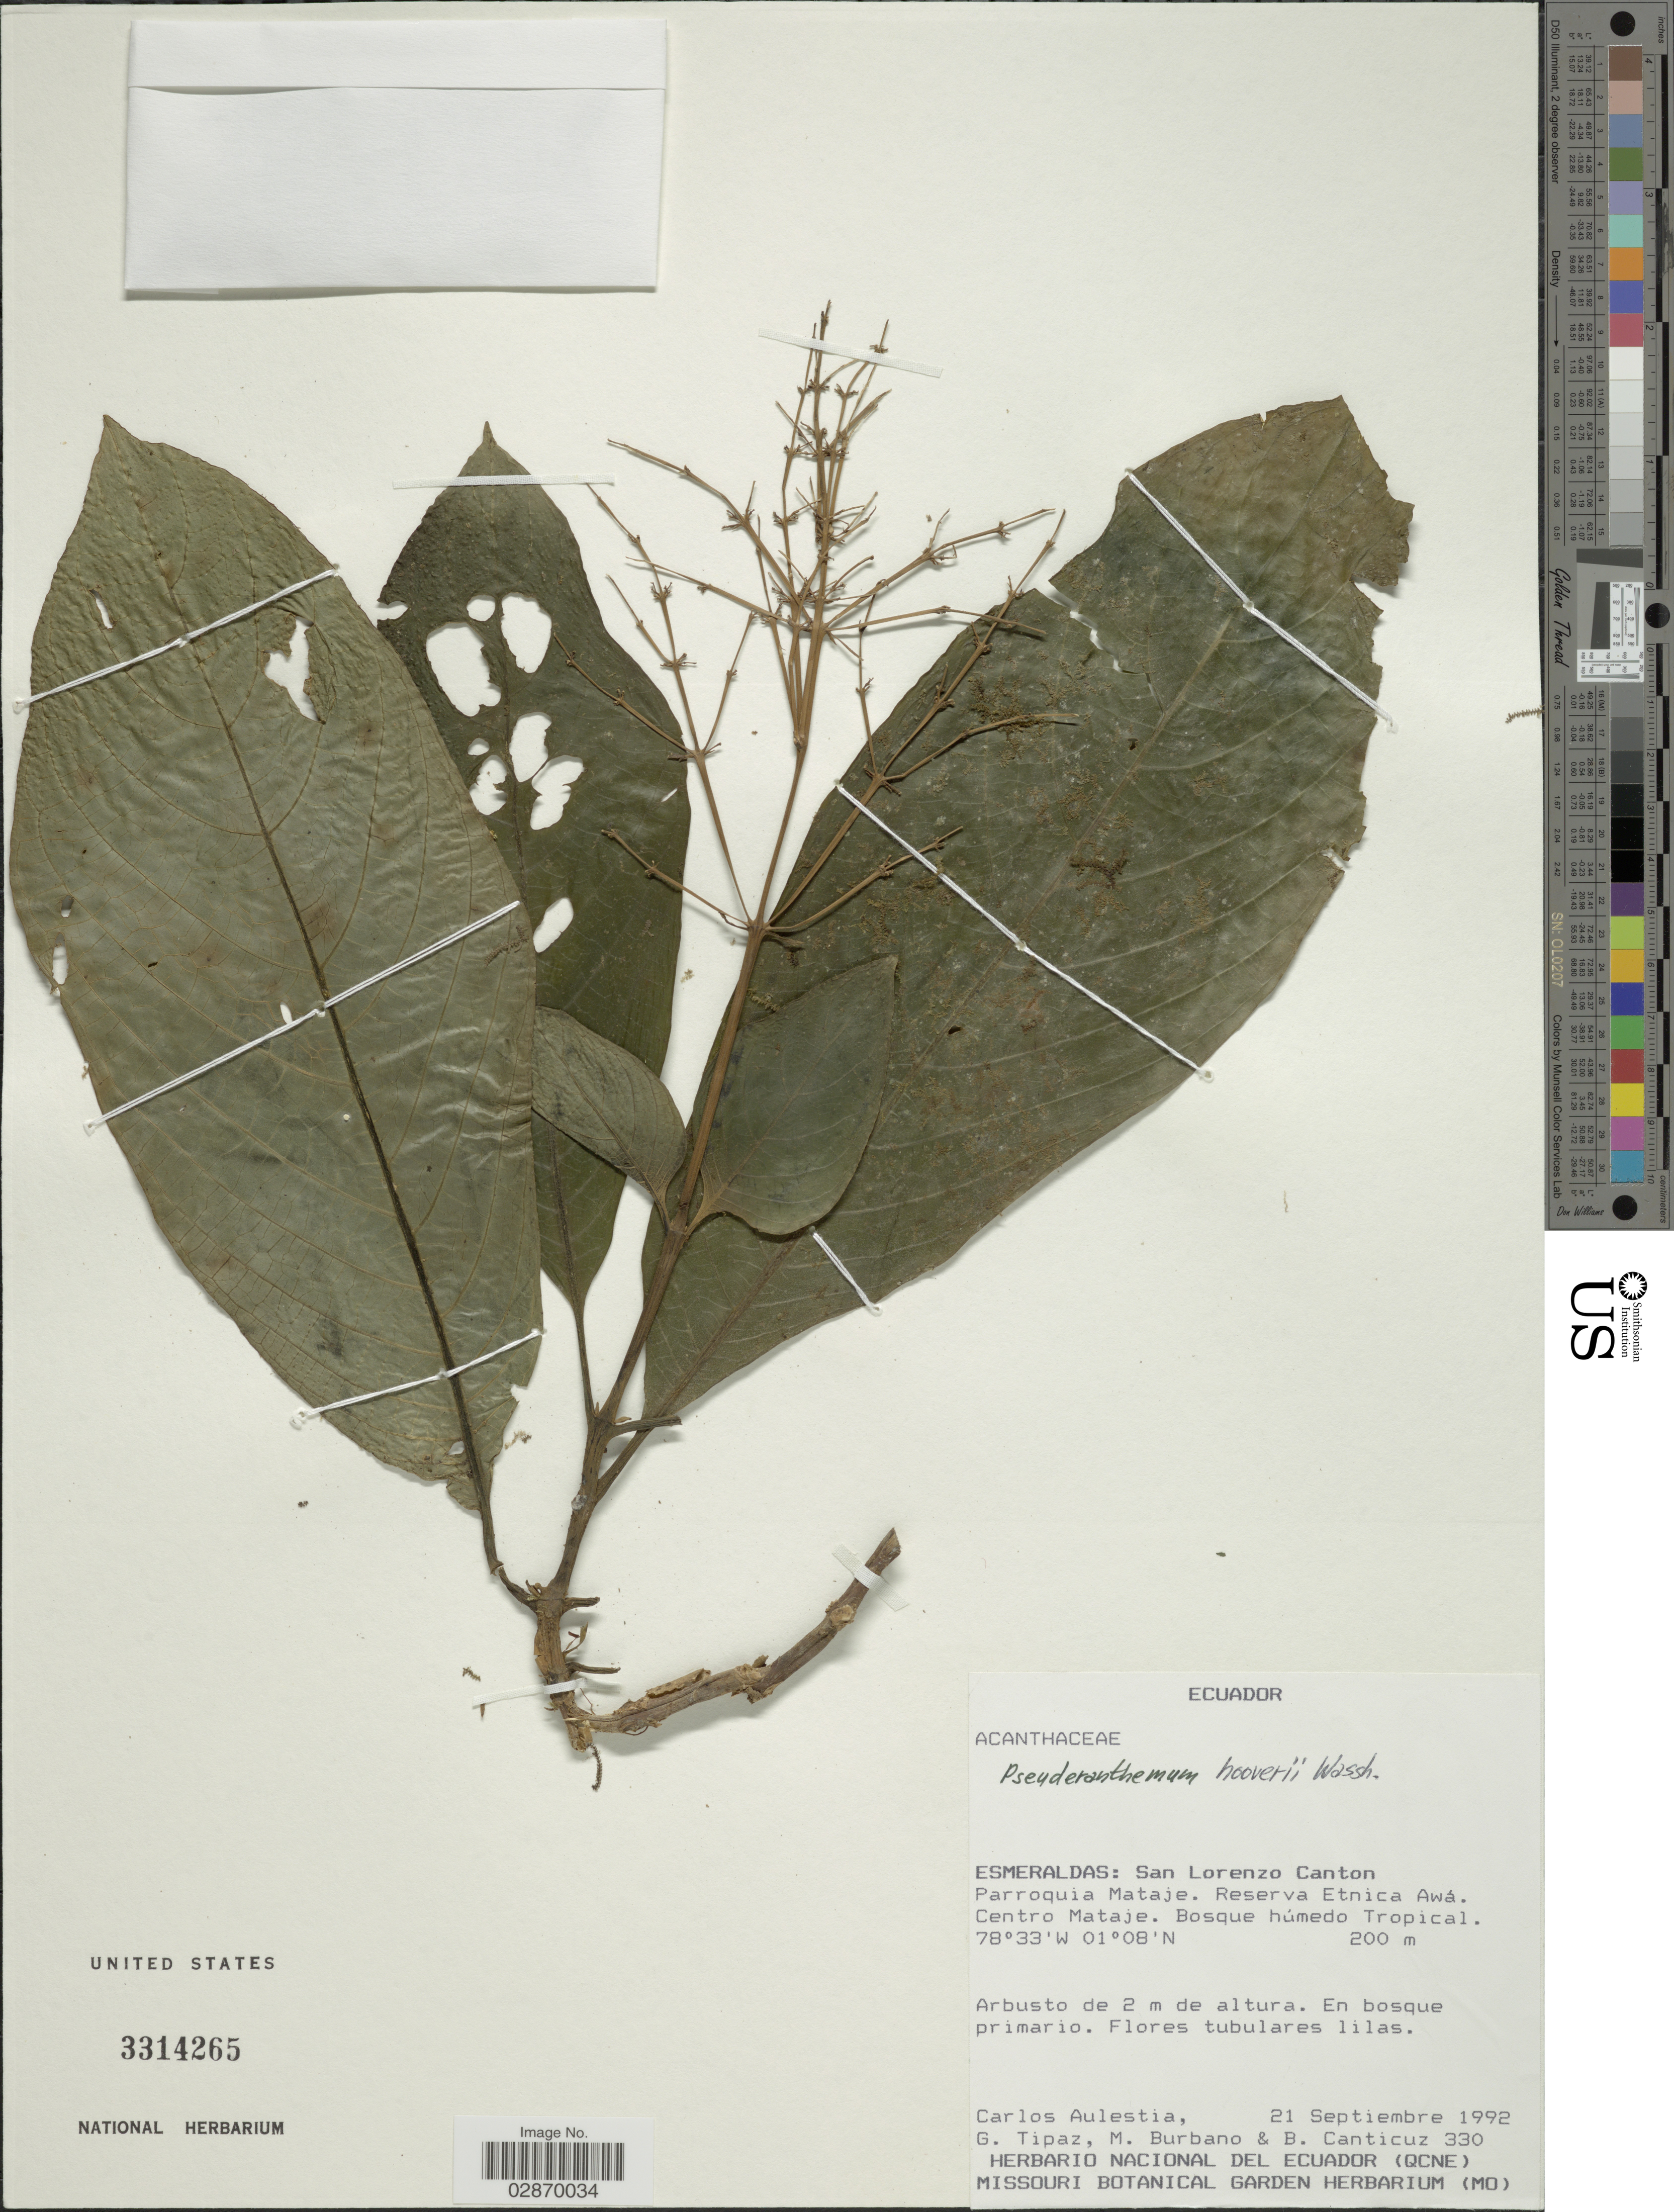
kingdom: Plantae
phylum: Tracheophyta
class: Magnoliopsida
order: Lamiales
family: Acanthaceae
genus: Pseuderanthemum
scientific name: Pseuderanthemum hooveri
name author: Wassh.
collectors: C. Aulestia, G. Tipaz, M. Burbano & B. Canticuz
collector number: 330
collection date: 1992-09-21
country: Ecuador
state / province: Esmeraldas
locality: San Lorenzo Canton, Parroquia Mataje, Reserva Etnica Awá, Centro Mataje.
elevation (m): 200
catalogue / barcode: US 3314265